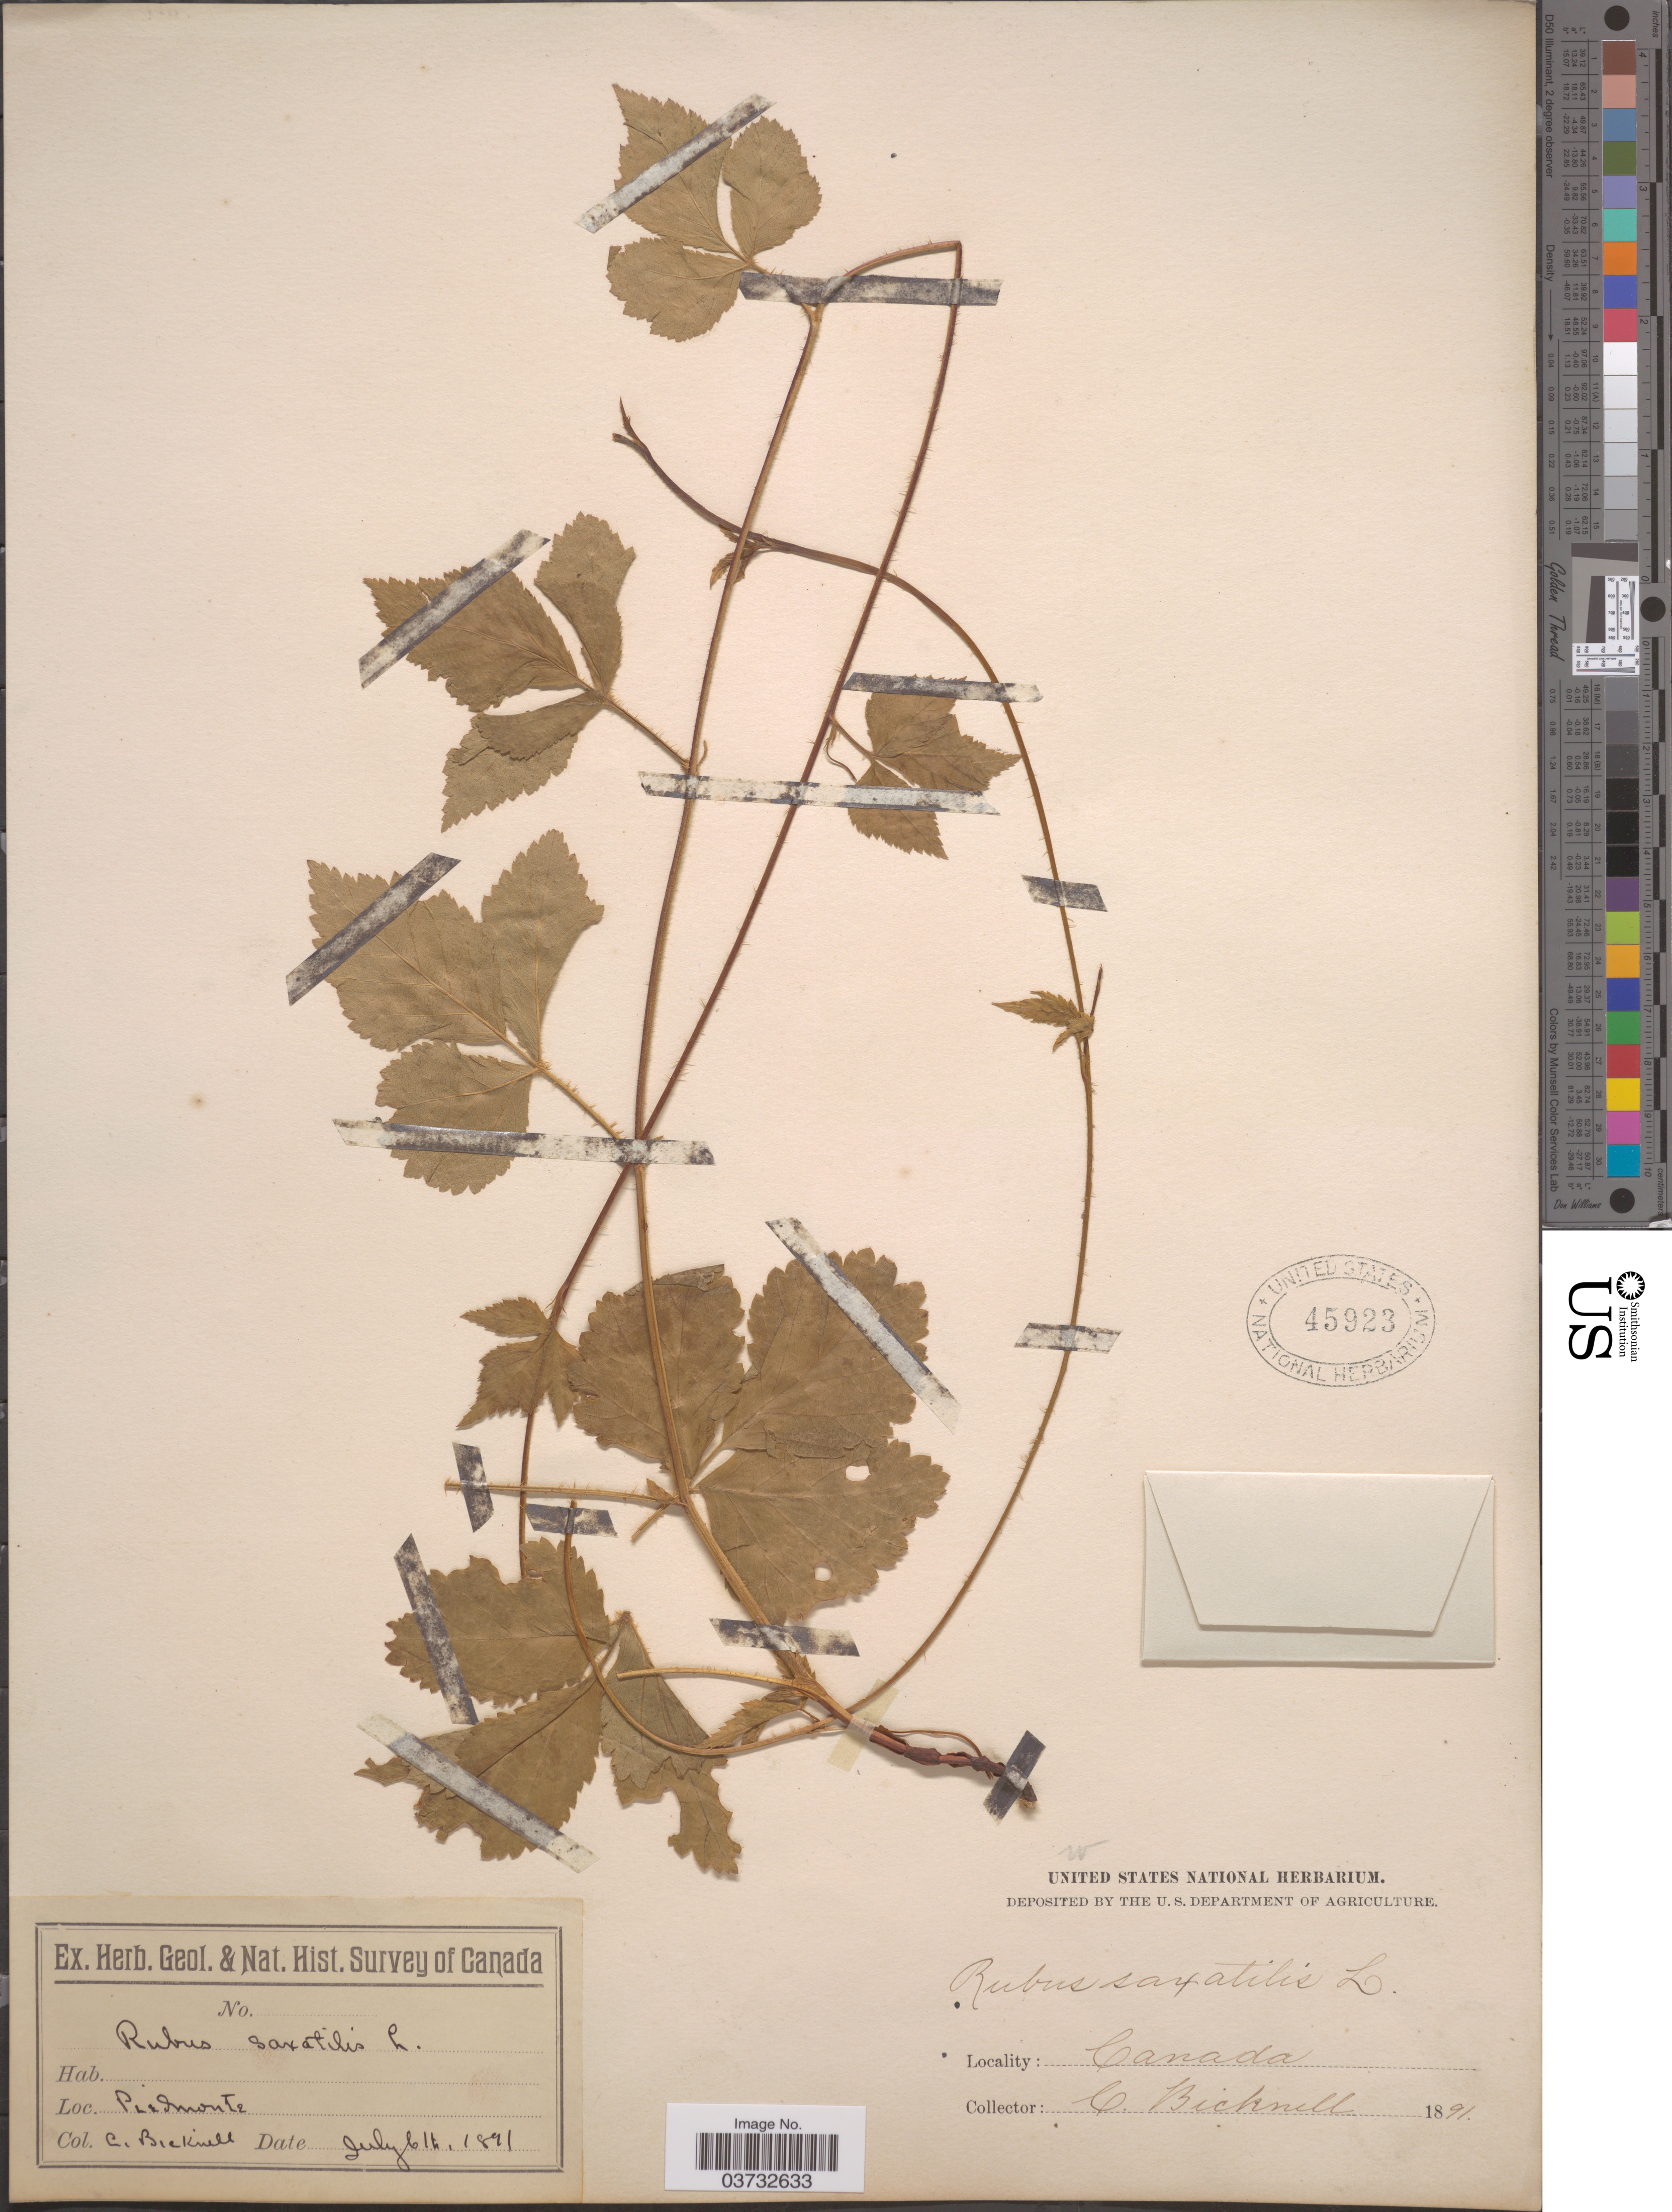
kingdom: Plantae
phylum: Tracheophyta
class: Magnoliopsida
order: Rosales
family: Rosaceae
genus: Rubus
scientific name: Rubus sp.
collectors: C. Bicknell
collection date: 1891-07-06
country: Italy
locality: Piedmont.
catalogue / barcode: US 45923